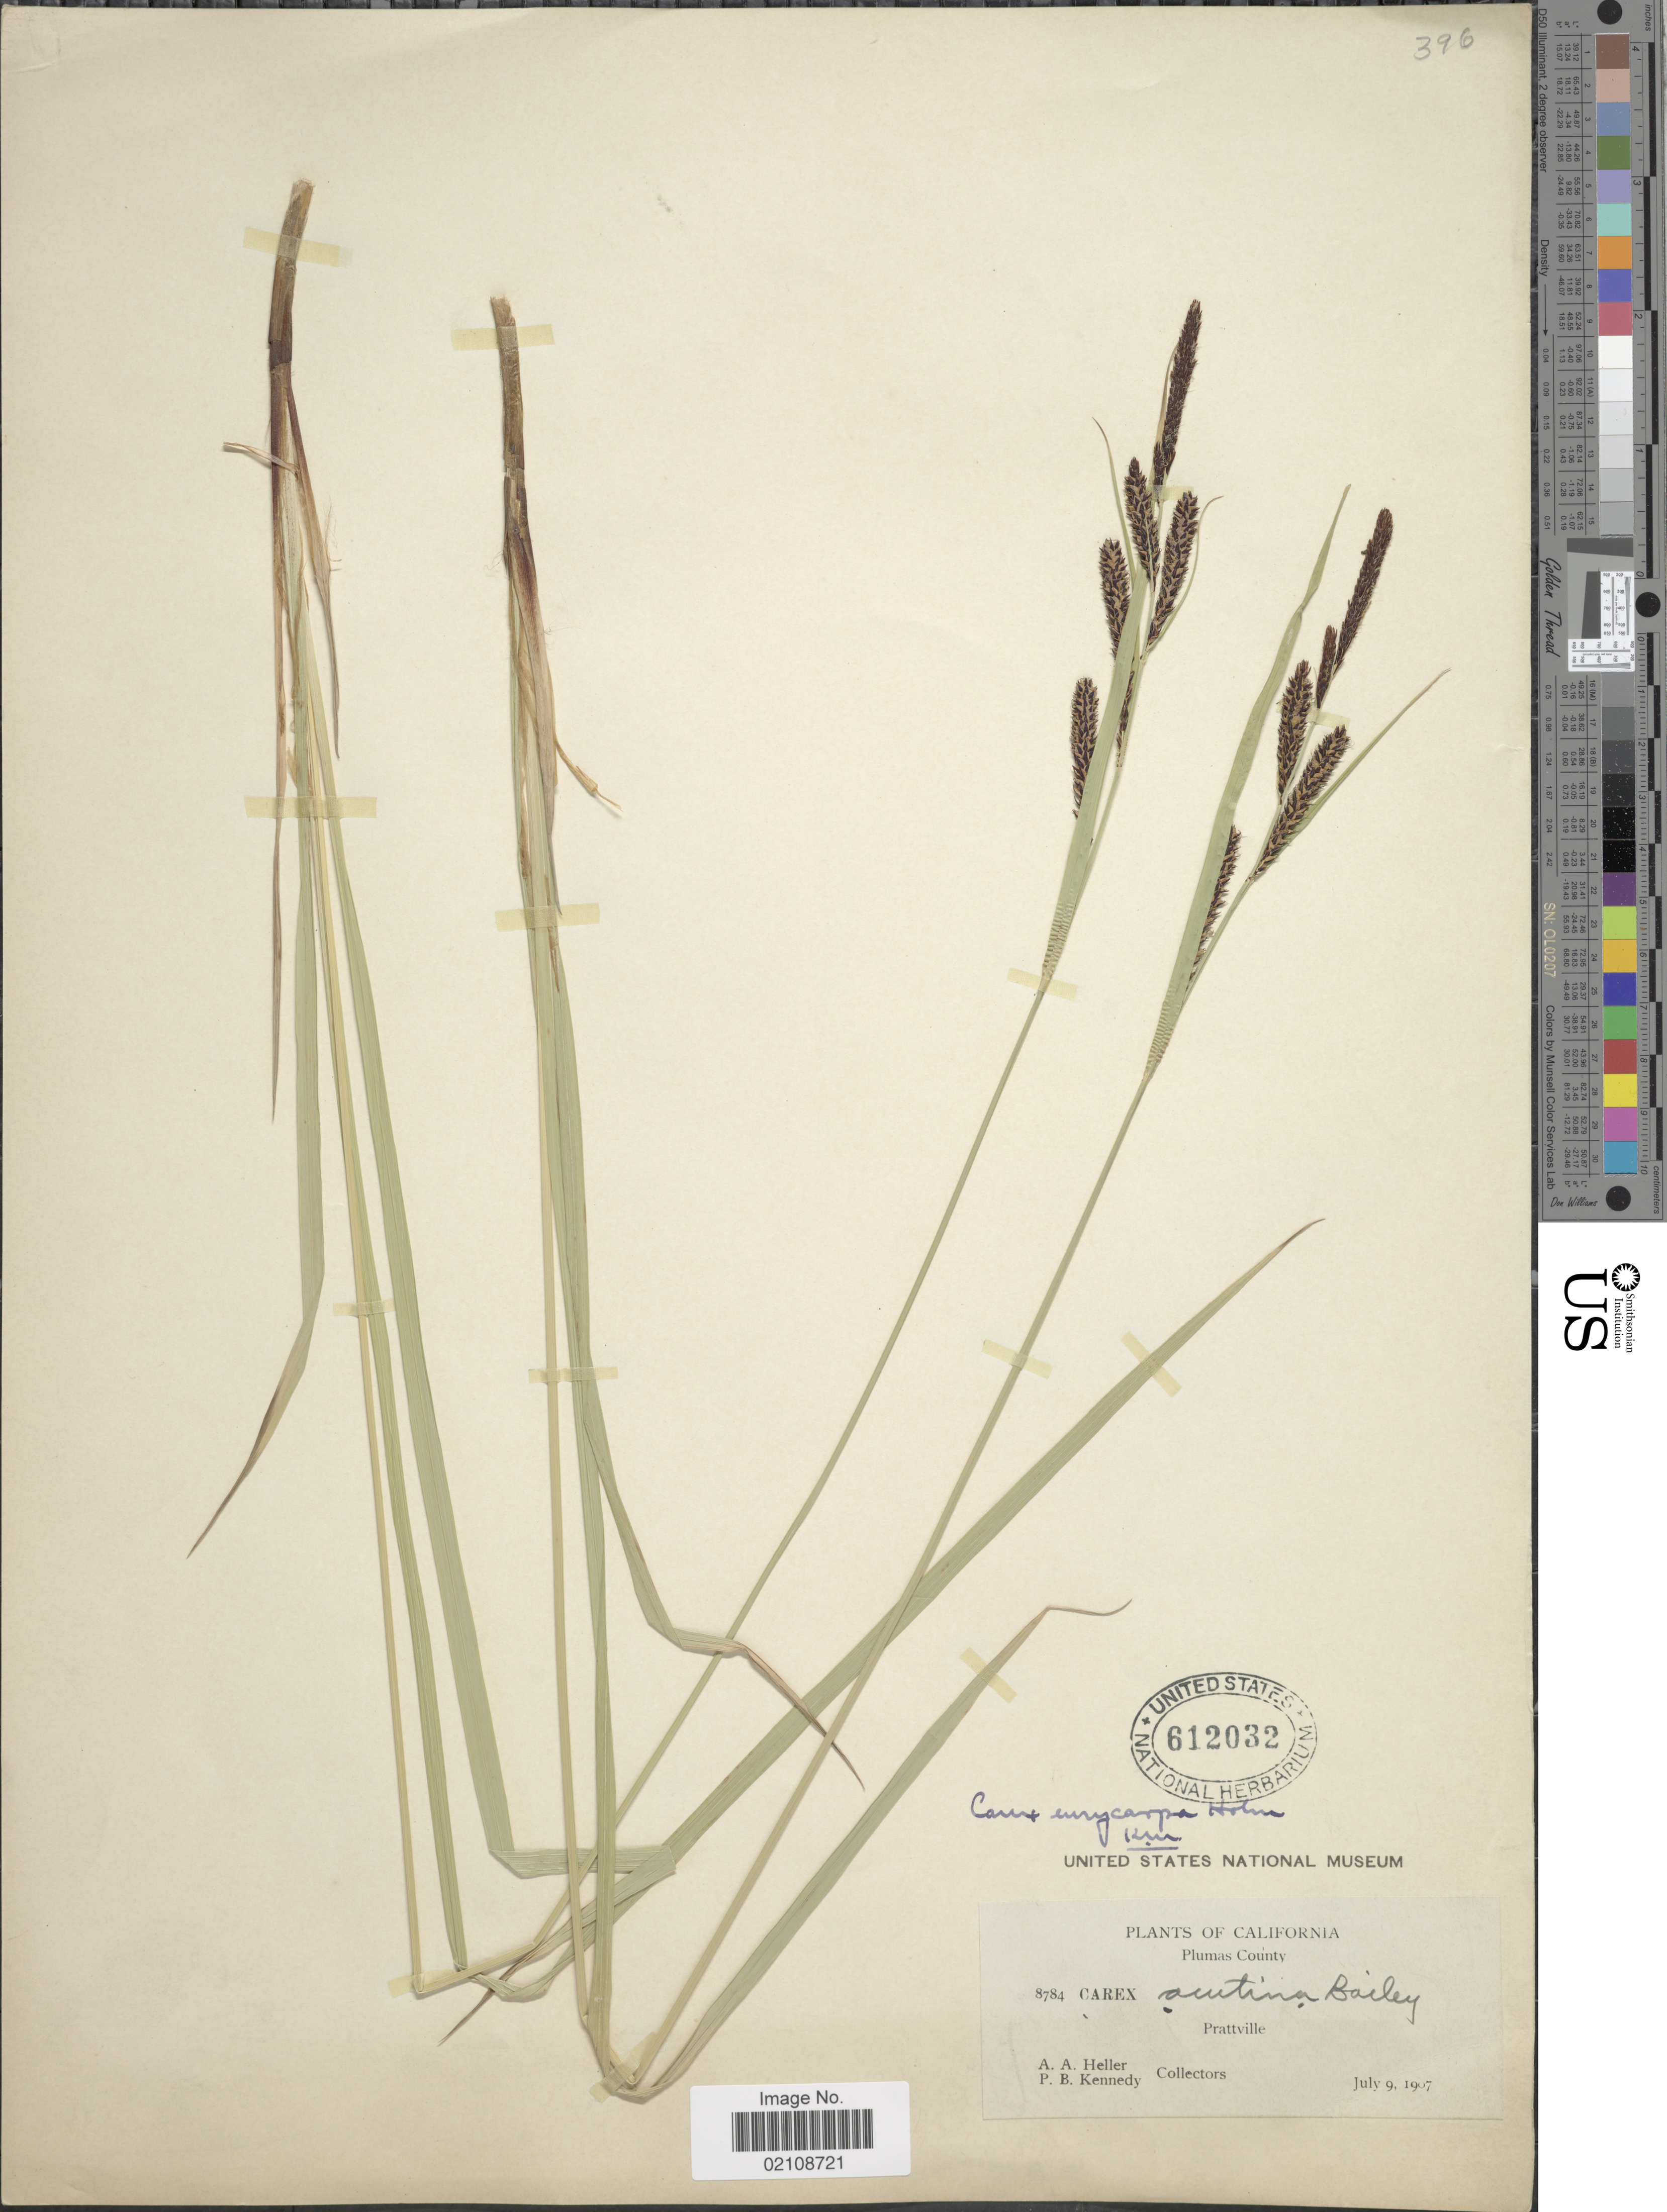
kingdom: Plantae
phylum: Tracheophyta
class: Liliopsida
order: Poales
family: Cyperaceae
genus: Carex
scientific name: Carex angustata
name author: Boott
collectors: A. A. Heller & P. B. Kennedy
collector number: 8784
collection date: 1907-07-09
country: United States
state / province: California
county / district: Plumas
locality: Plumas County, Prattville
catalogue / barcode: US 612032